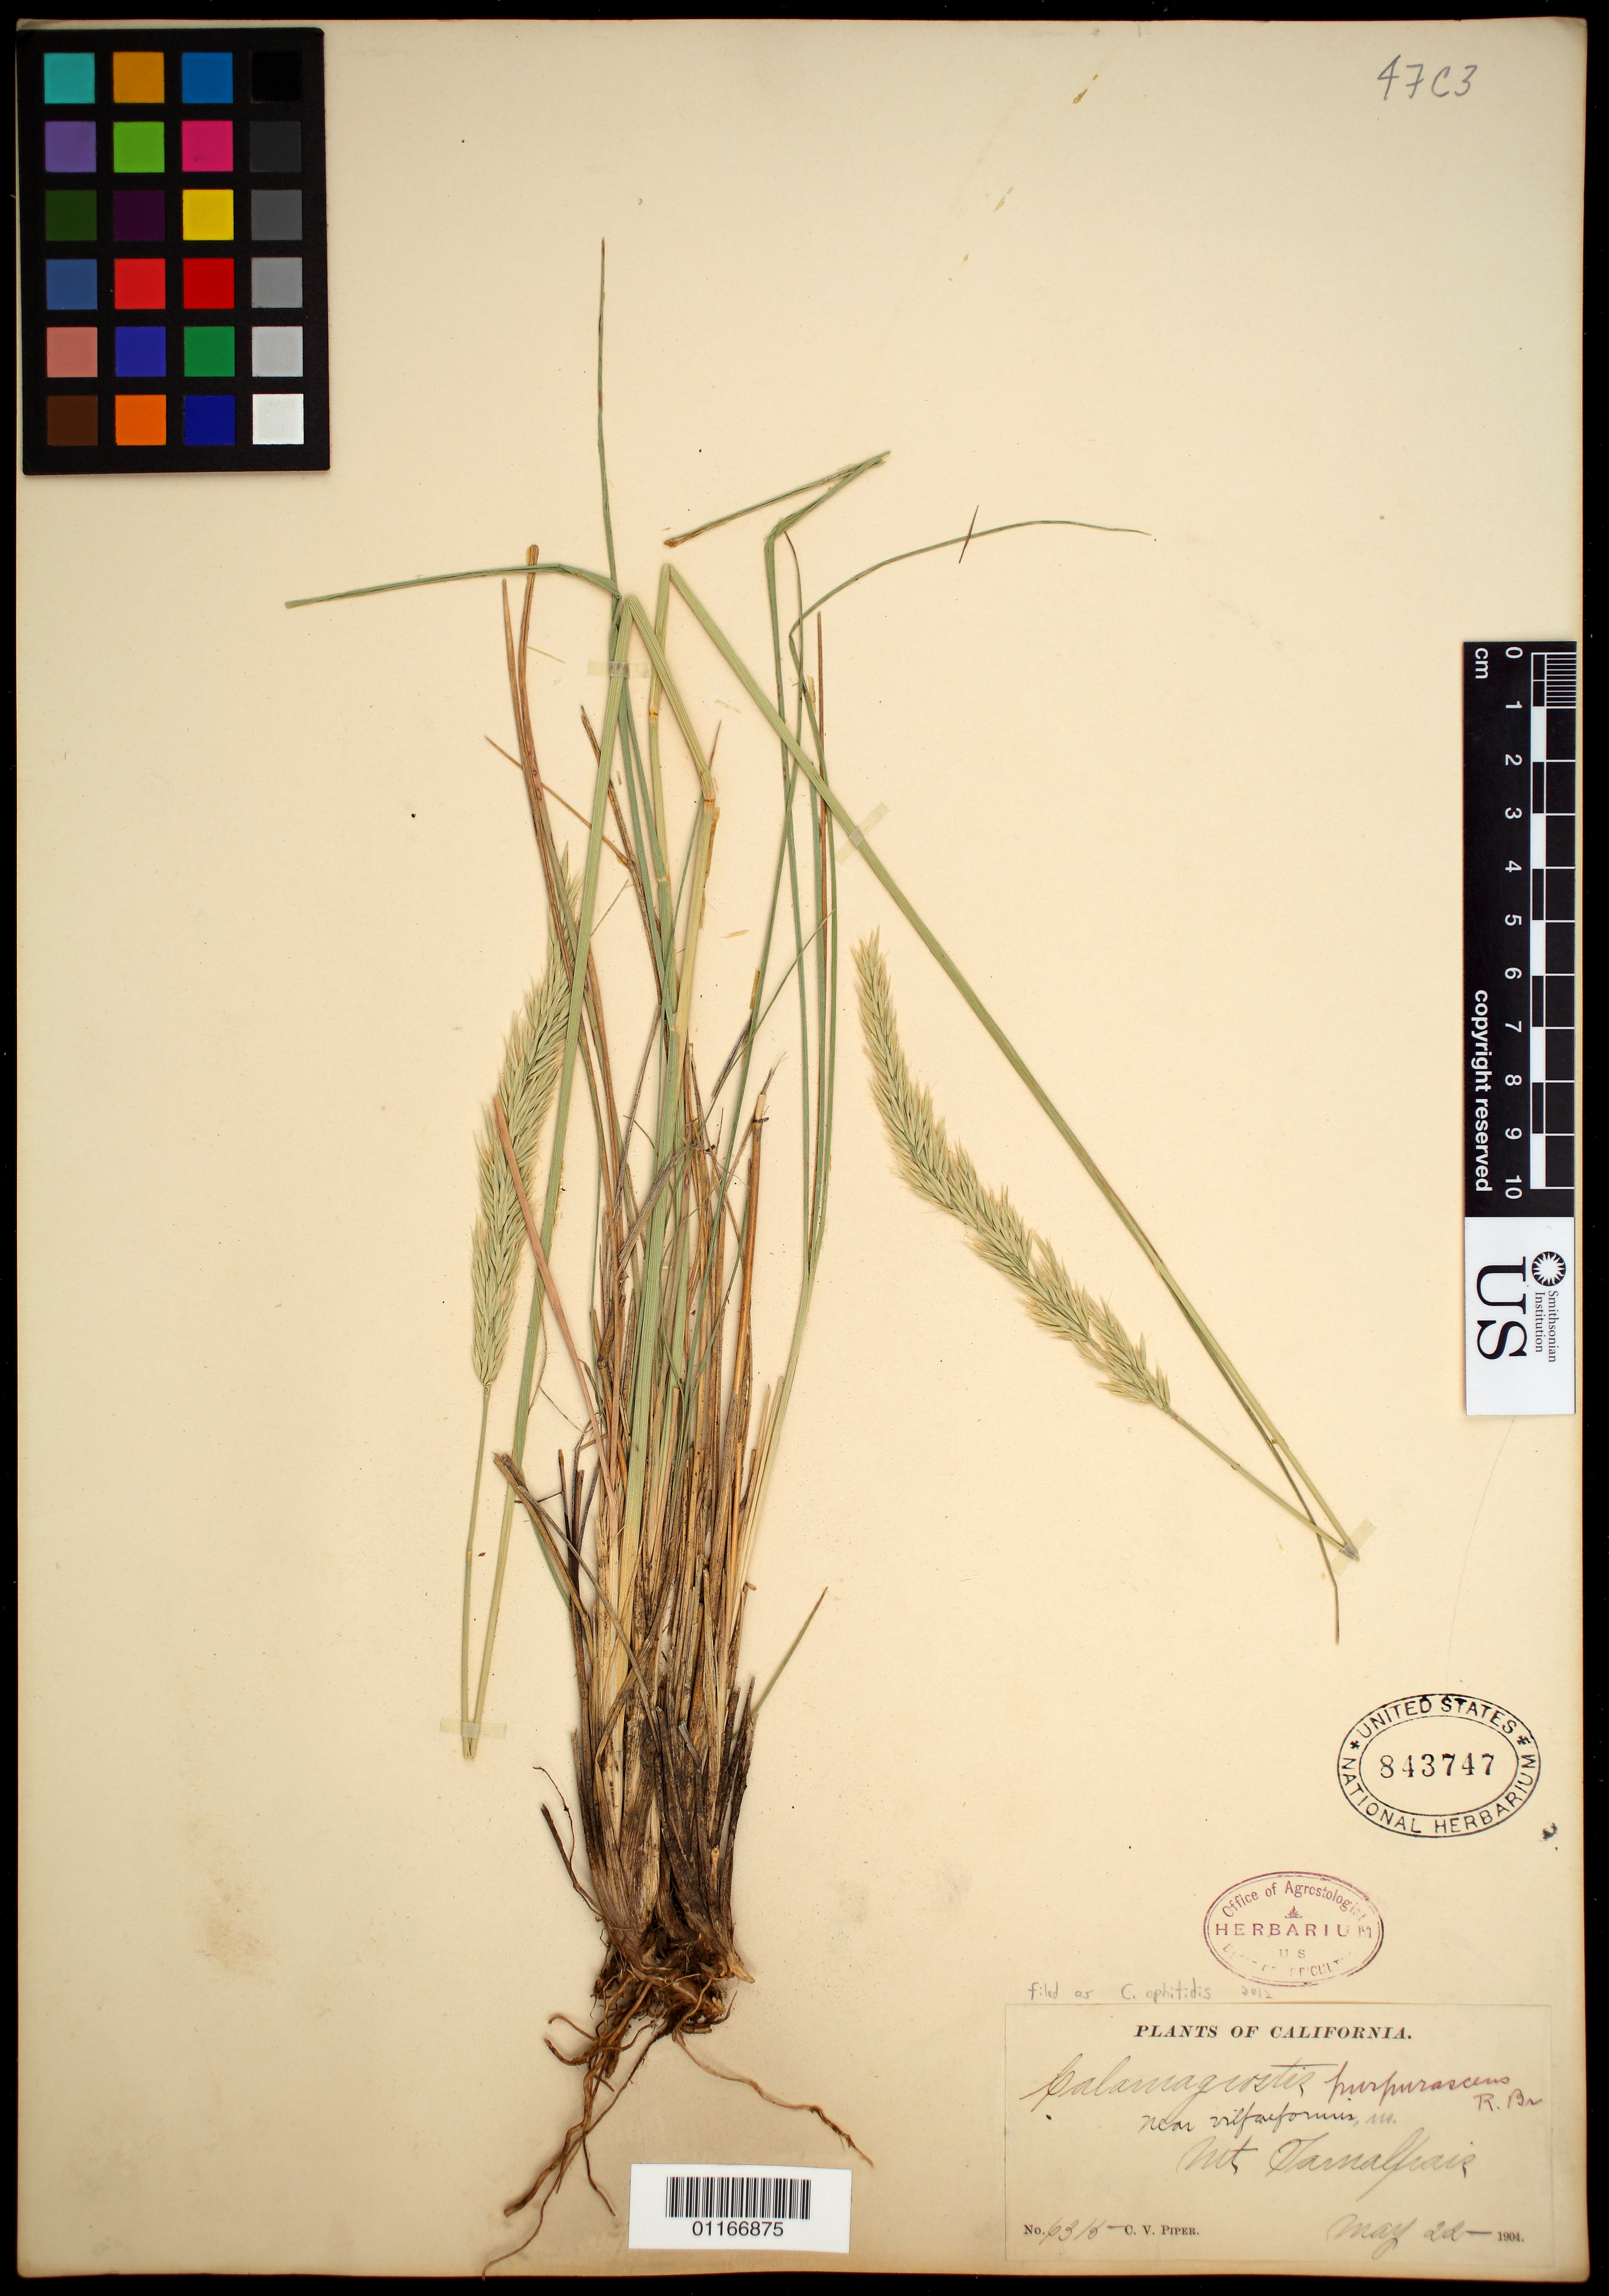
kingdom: Plantae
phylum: Tracheophyta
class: Liliopsida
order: Poales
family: Poaceae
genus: Calamagrostis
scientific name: Calamagrostis ophitidis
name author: (J.T. Howell) Nygren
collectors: C. V. Piper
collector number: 6316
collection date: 1904-05-22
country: United States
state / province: California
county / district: Marion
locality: Mt. Tamalpais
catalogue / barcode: US 843747